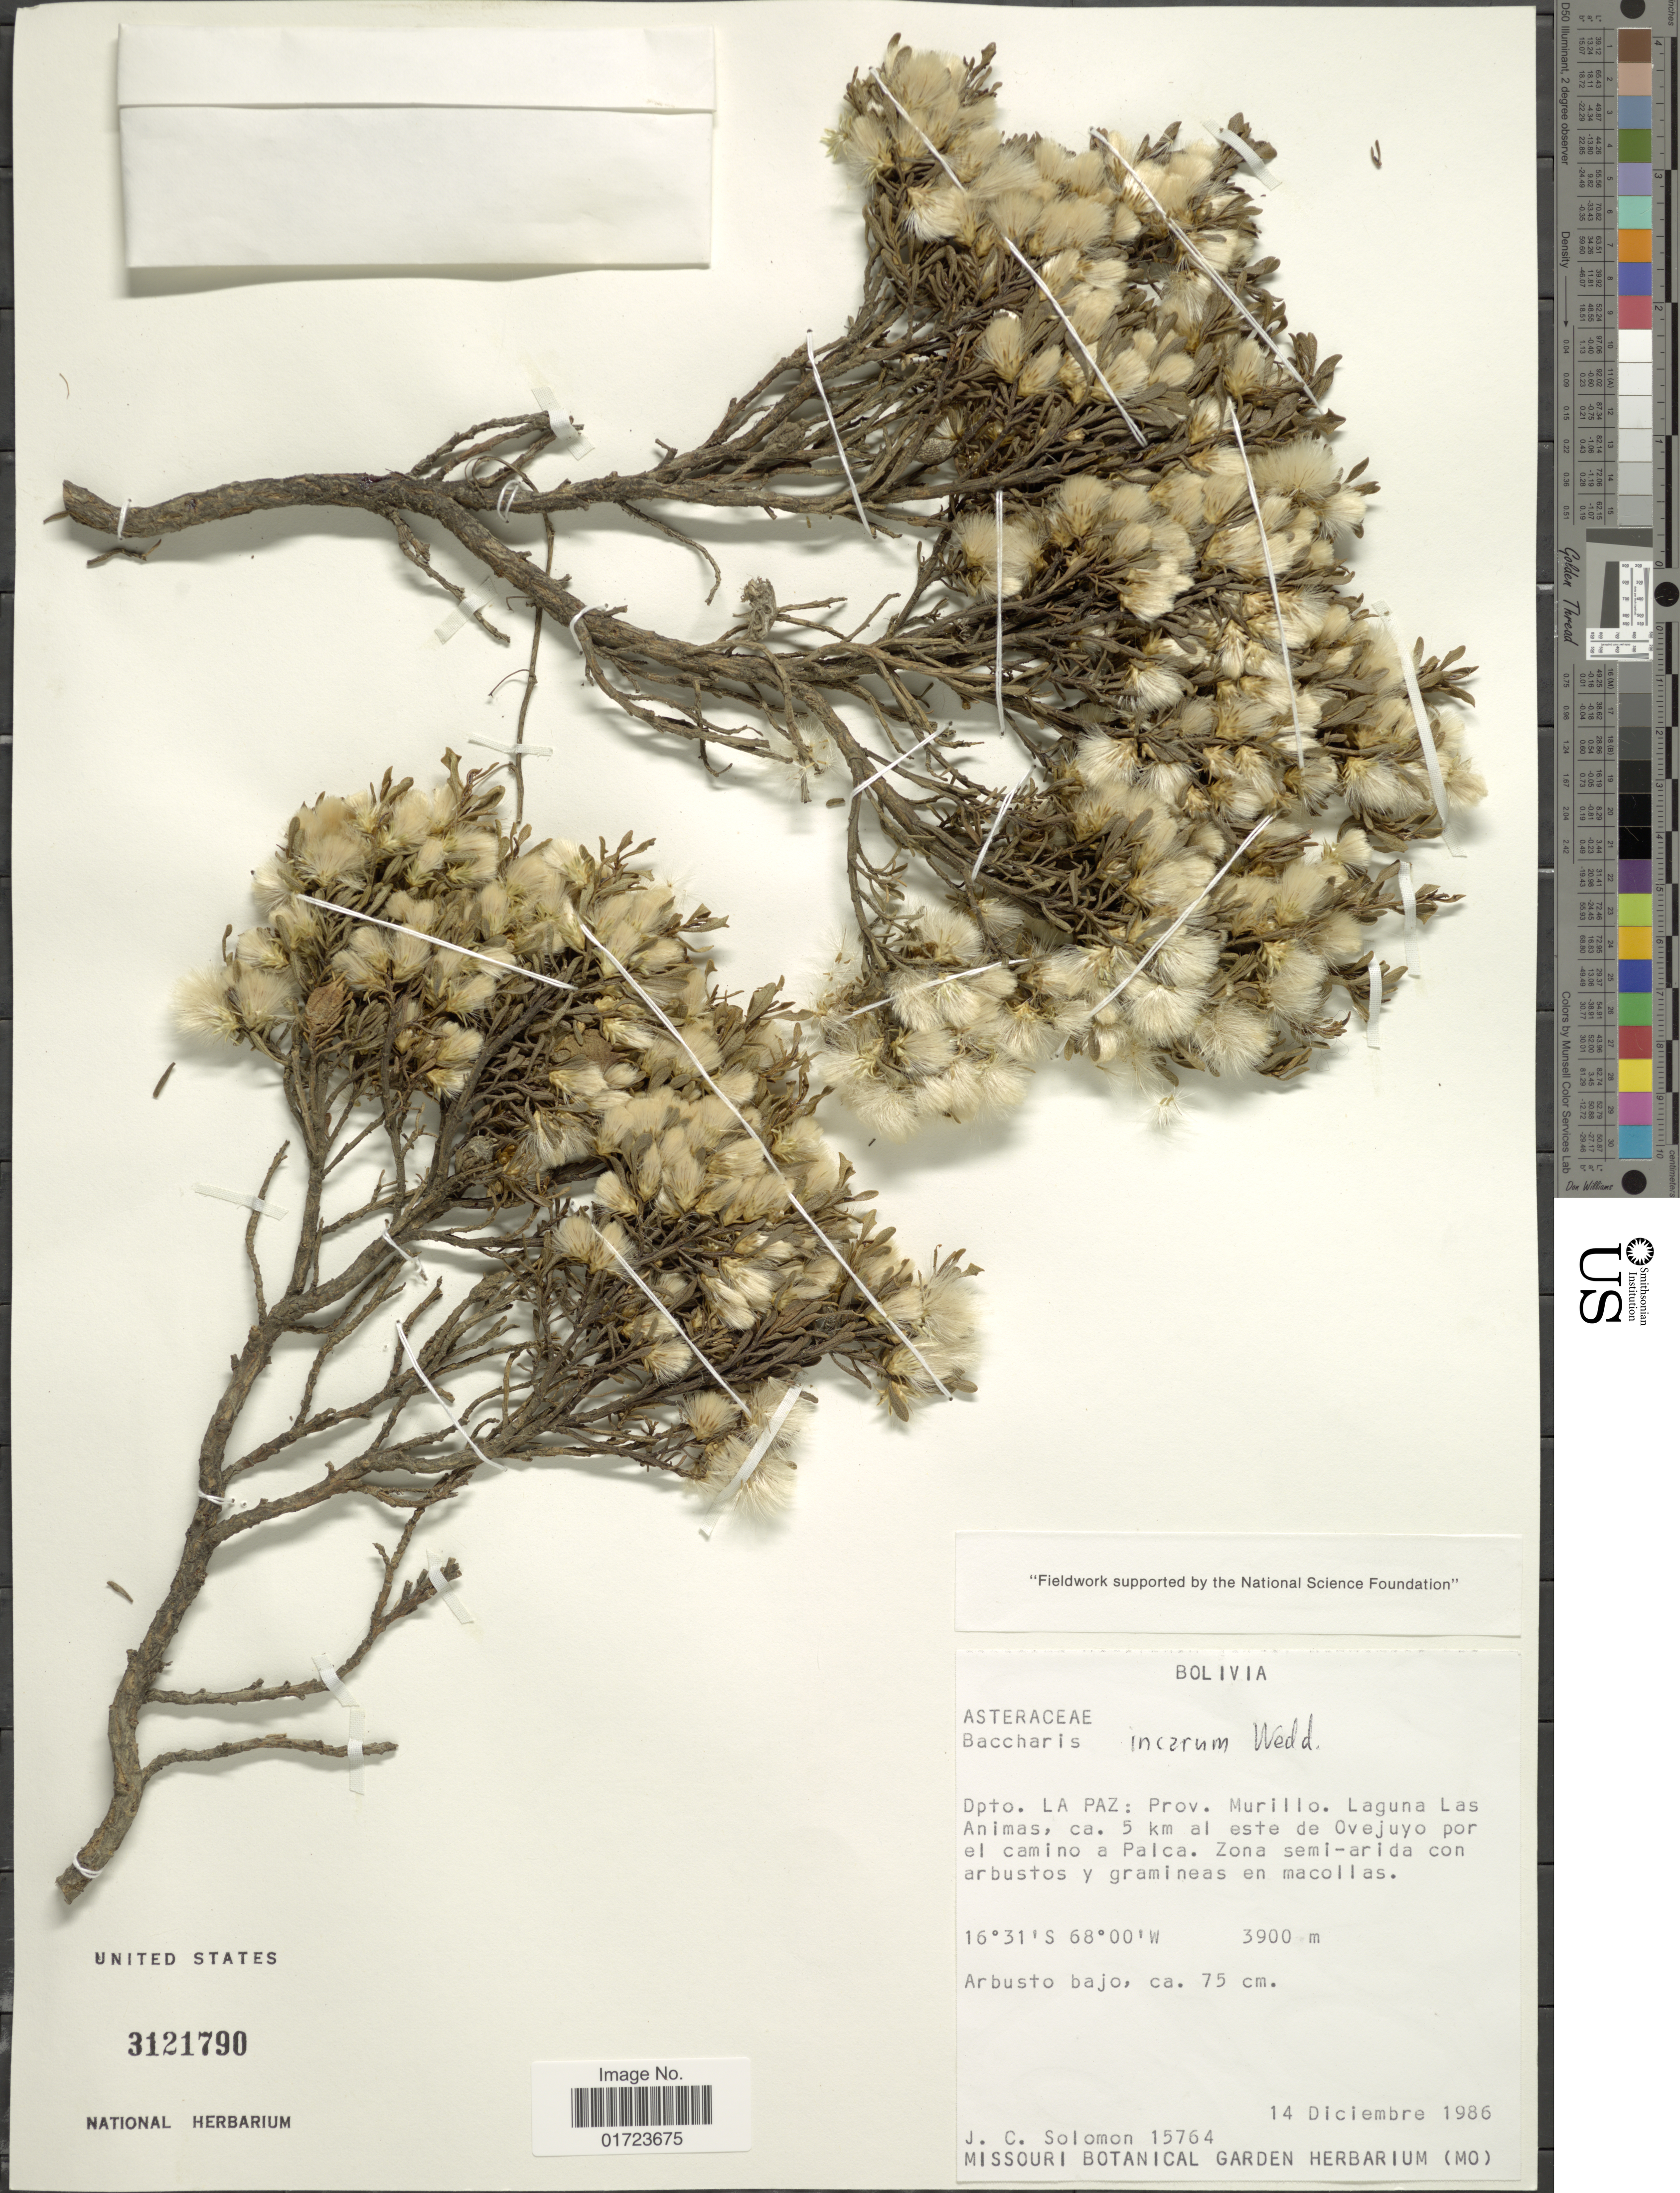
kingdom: Plantae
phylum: Tracheophyta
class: Magnoliopsida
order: Asterales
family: Asteraceae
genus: Baccharis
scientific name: Baccharis tola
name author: Phil.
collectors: J. C. Solomon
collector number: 15764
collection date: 1986-12-14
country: Bolivia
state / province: La Paz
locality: Depto. La Paz: Prov. Murillo. Laguna Las Animas, ca. 5 km al este de Ovejuyo por el camino a Palca.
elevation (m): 3900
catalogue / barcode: US 3121790